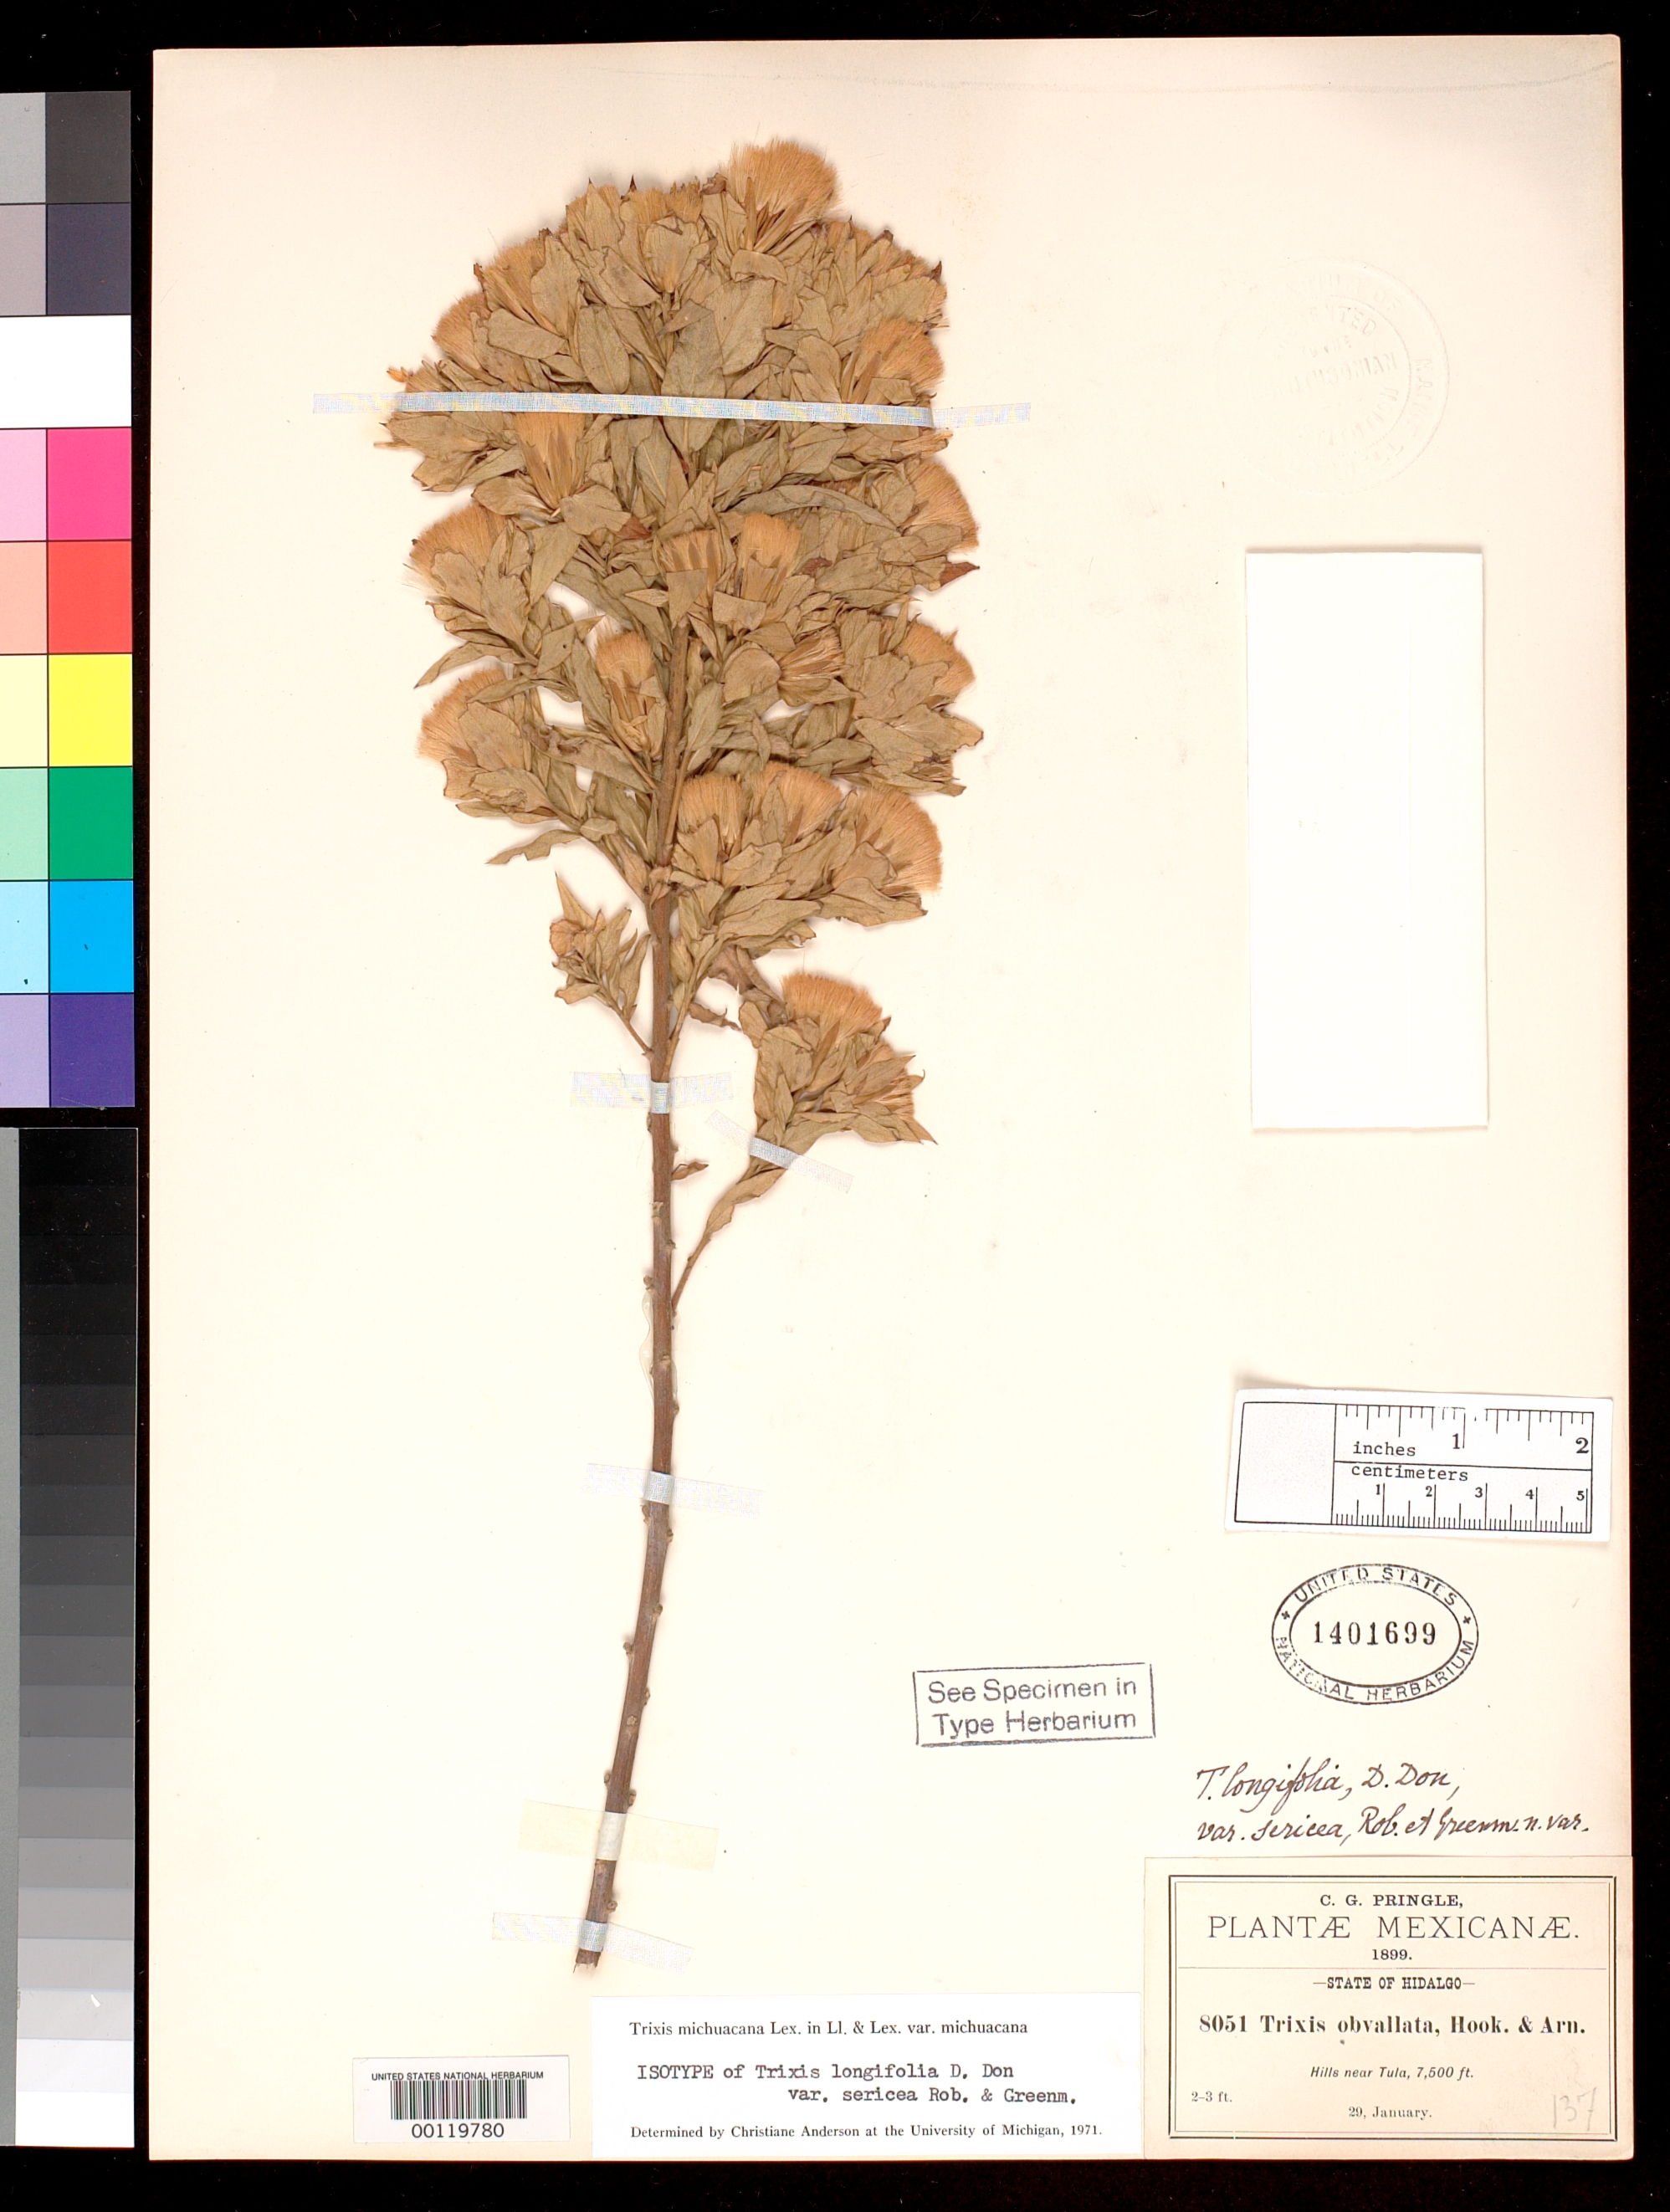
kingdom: Plantae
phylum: Tracheophyta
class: Magnoliopsida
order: Asterales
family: Asteraceae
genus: Trixis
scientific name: Trixis longifolia var. sericea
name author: B.L. Rob. & Greenm.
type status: Isotype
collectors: C. G. Pringle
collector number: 8051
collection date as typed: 29 Jan 1899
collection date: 1899-01-29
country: Mexico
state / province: Hidalgo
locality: Hills near Tula.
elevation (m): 2300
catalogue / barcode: US 1401699